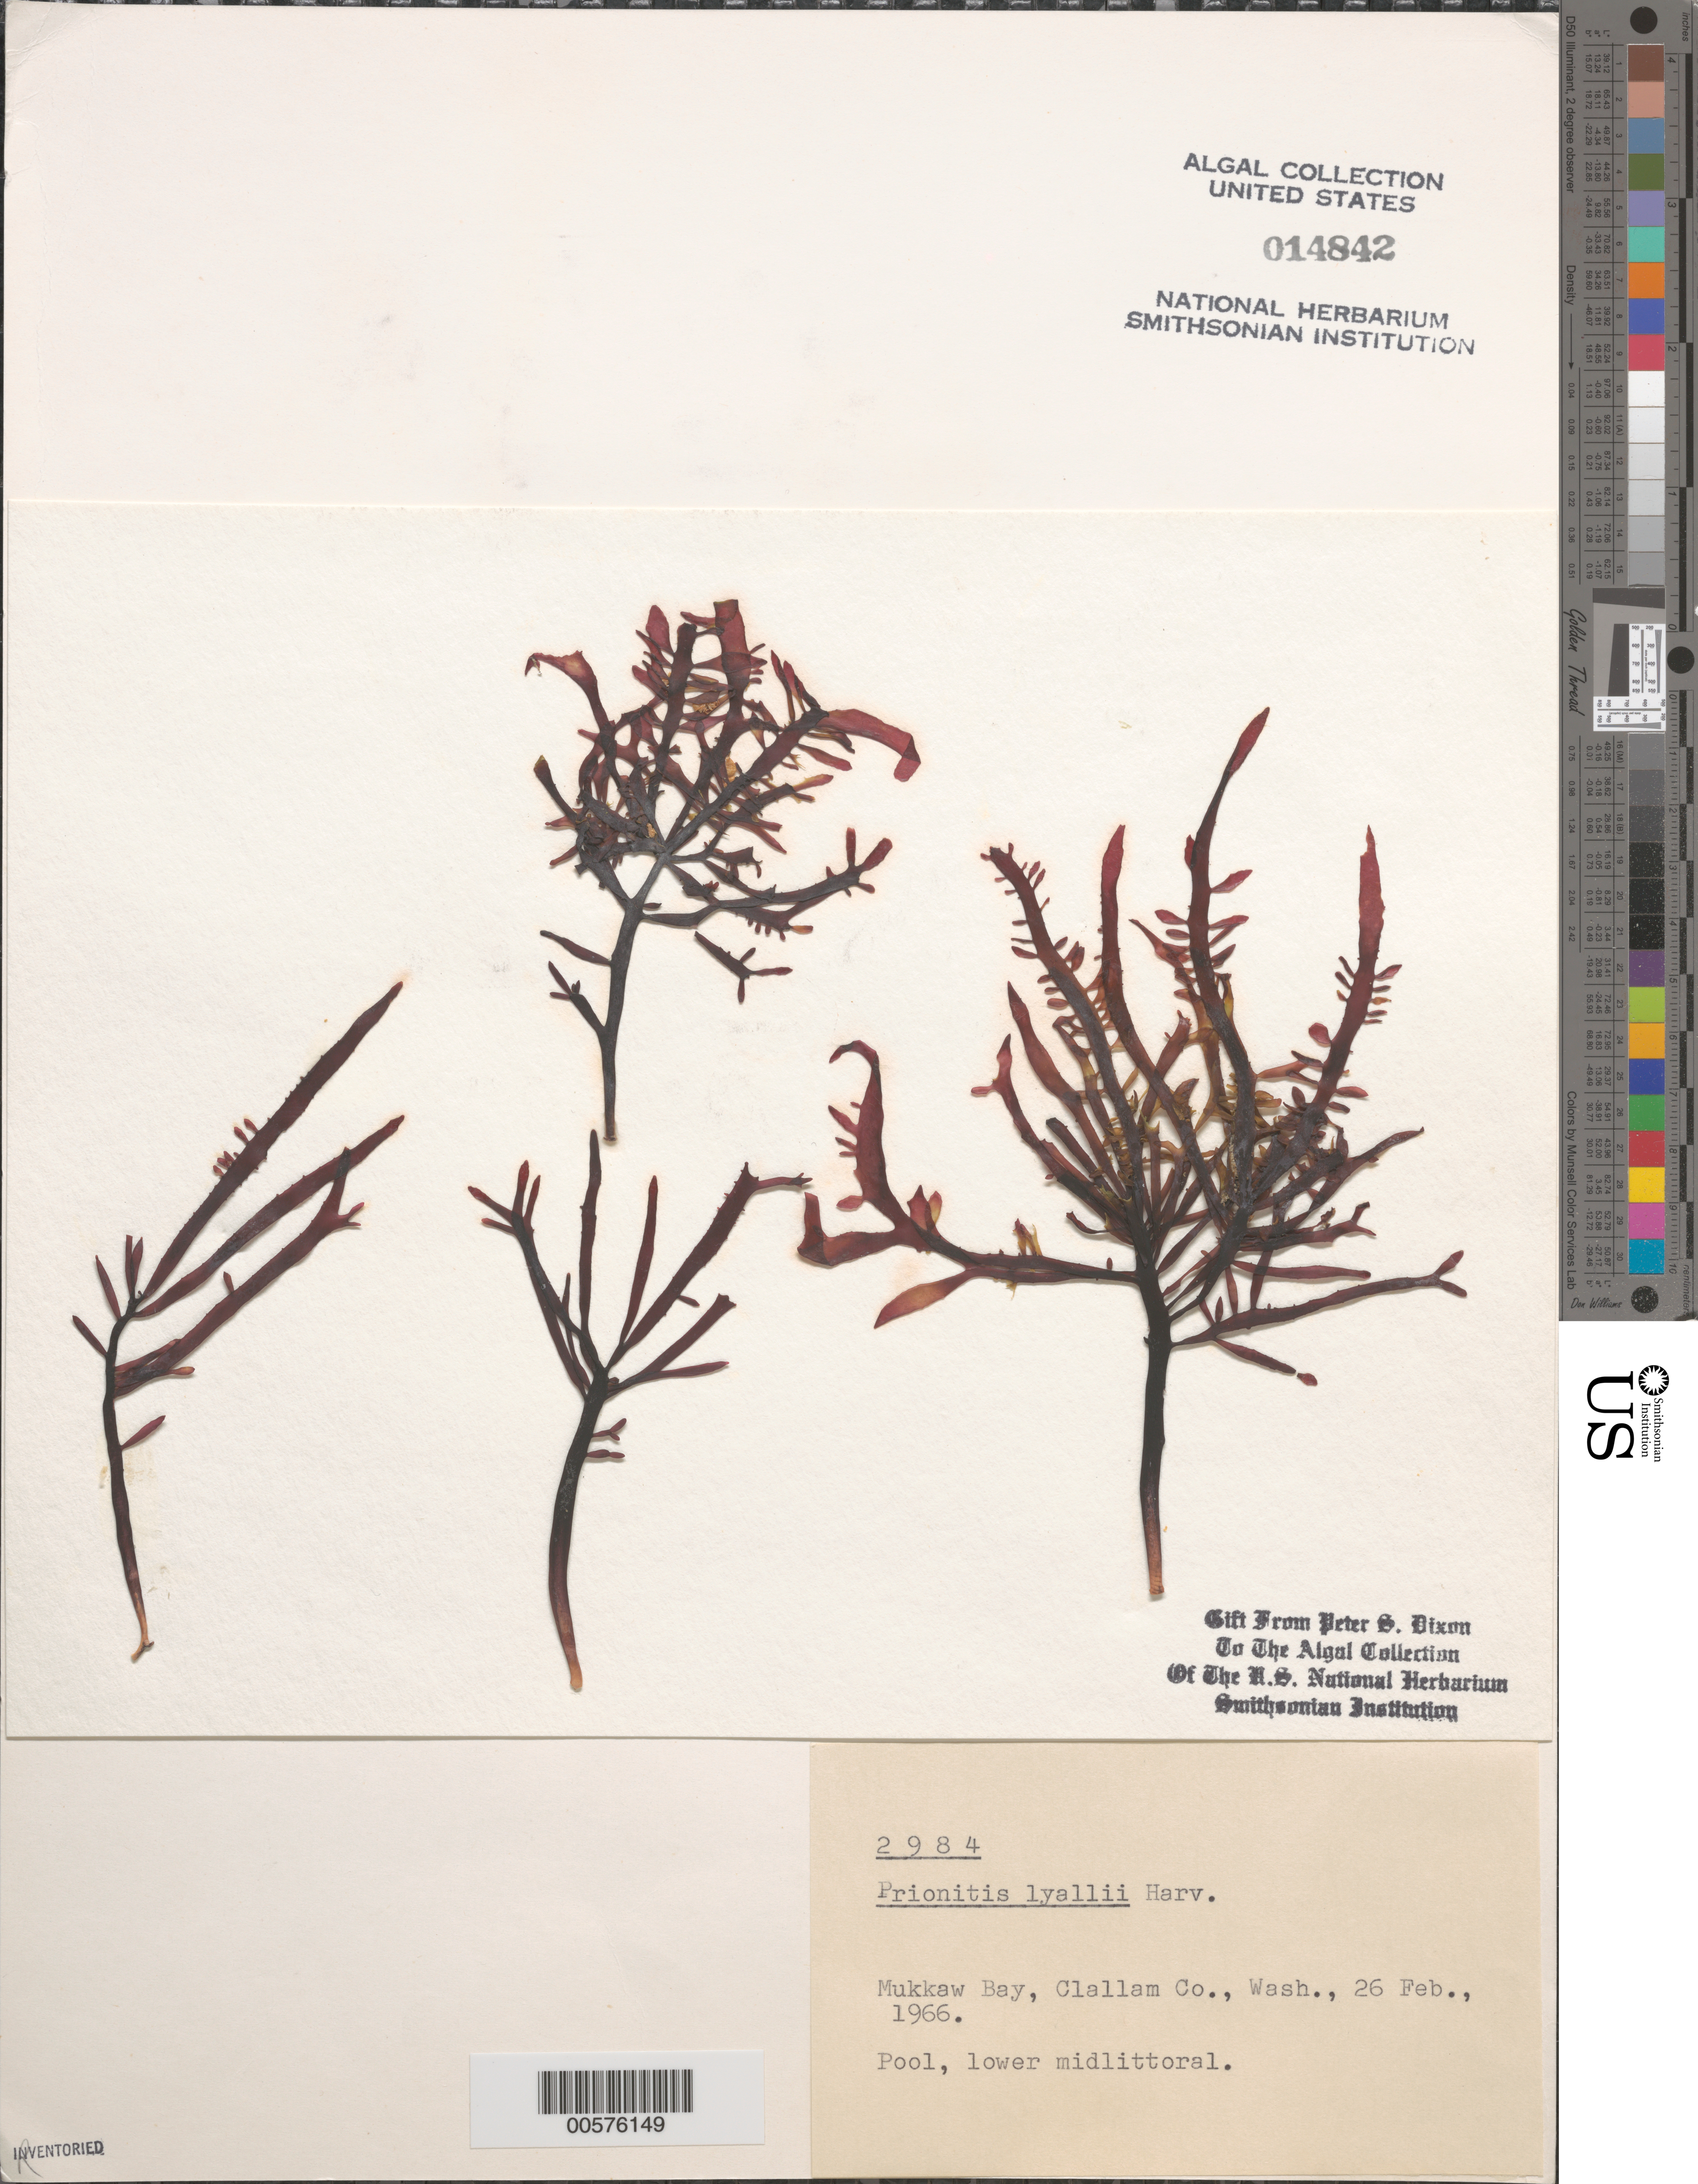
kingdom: Plantae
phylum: Rhodophyta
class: Florideophyceae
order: Cryptonemiales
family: Cryptonemiaceae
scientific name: Prionitis sternbergii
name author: (C. Agardh) J. Agardh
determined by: Algae name updating Project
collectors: P. S. Dixon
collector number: PSD 2984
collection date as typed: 26 Feb 1966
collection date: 1966-02-26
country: United States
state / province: Washington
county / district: Clallam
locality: Mukkaw Bay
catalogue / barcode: US 14842